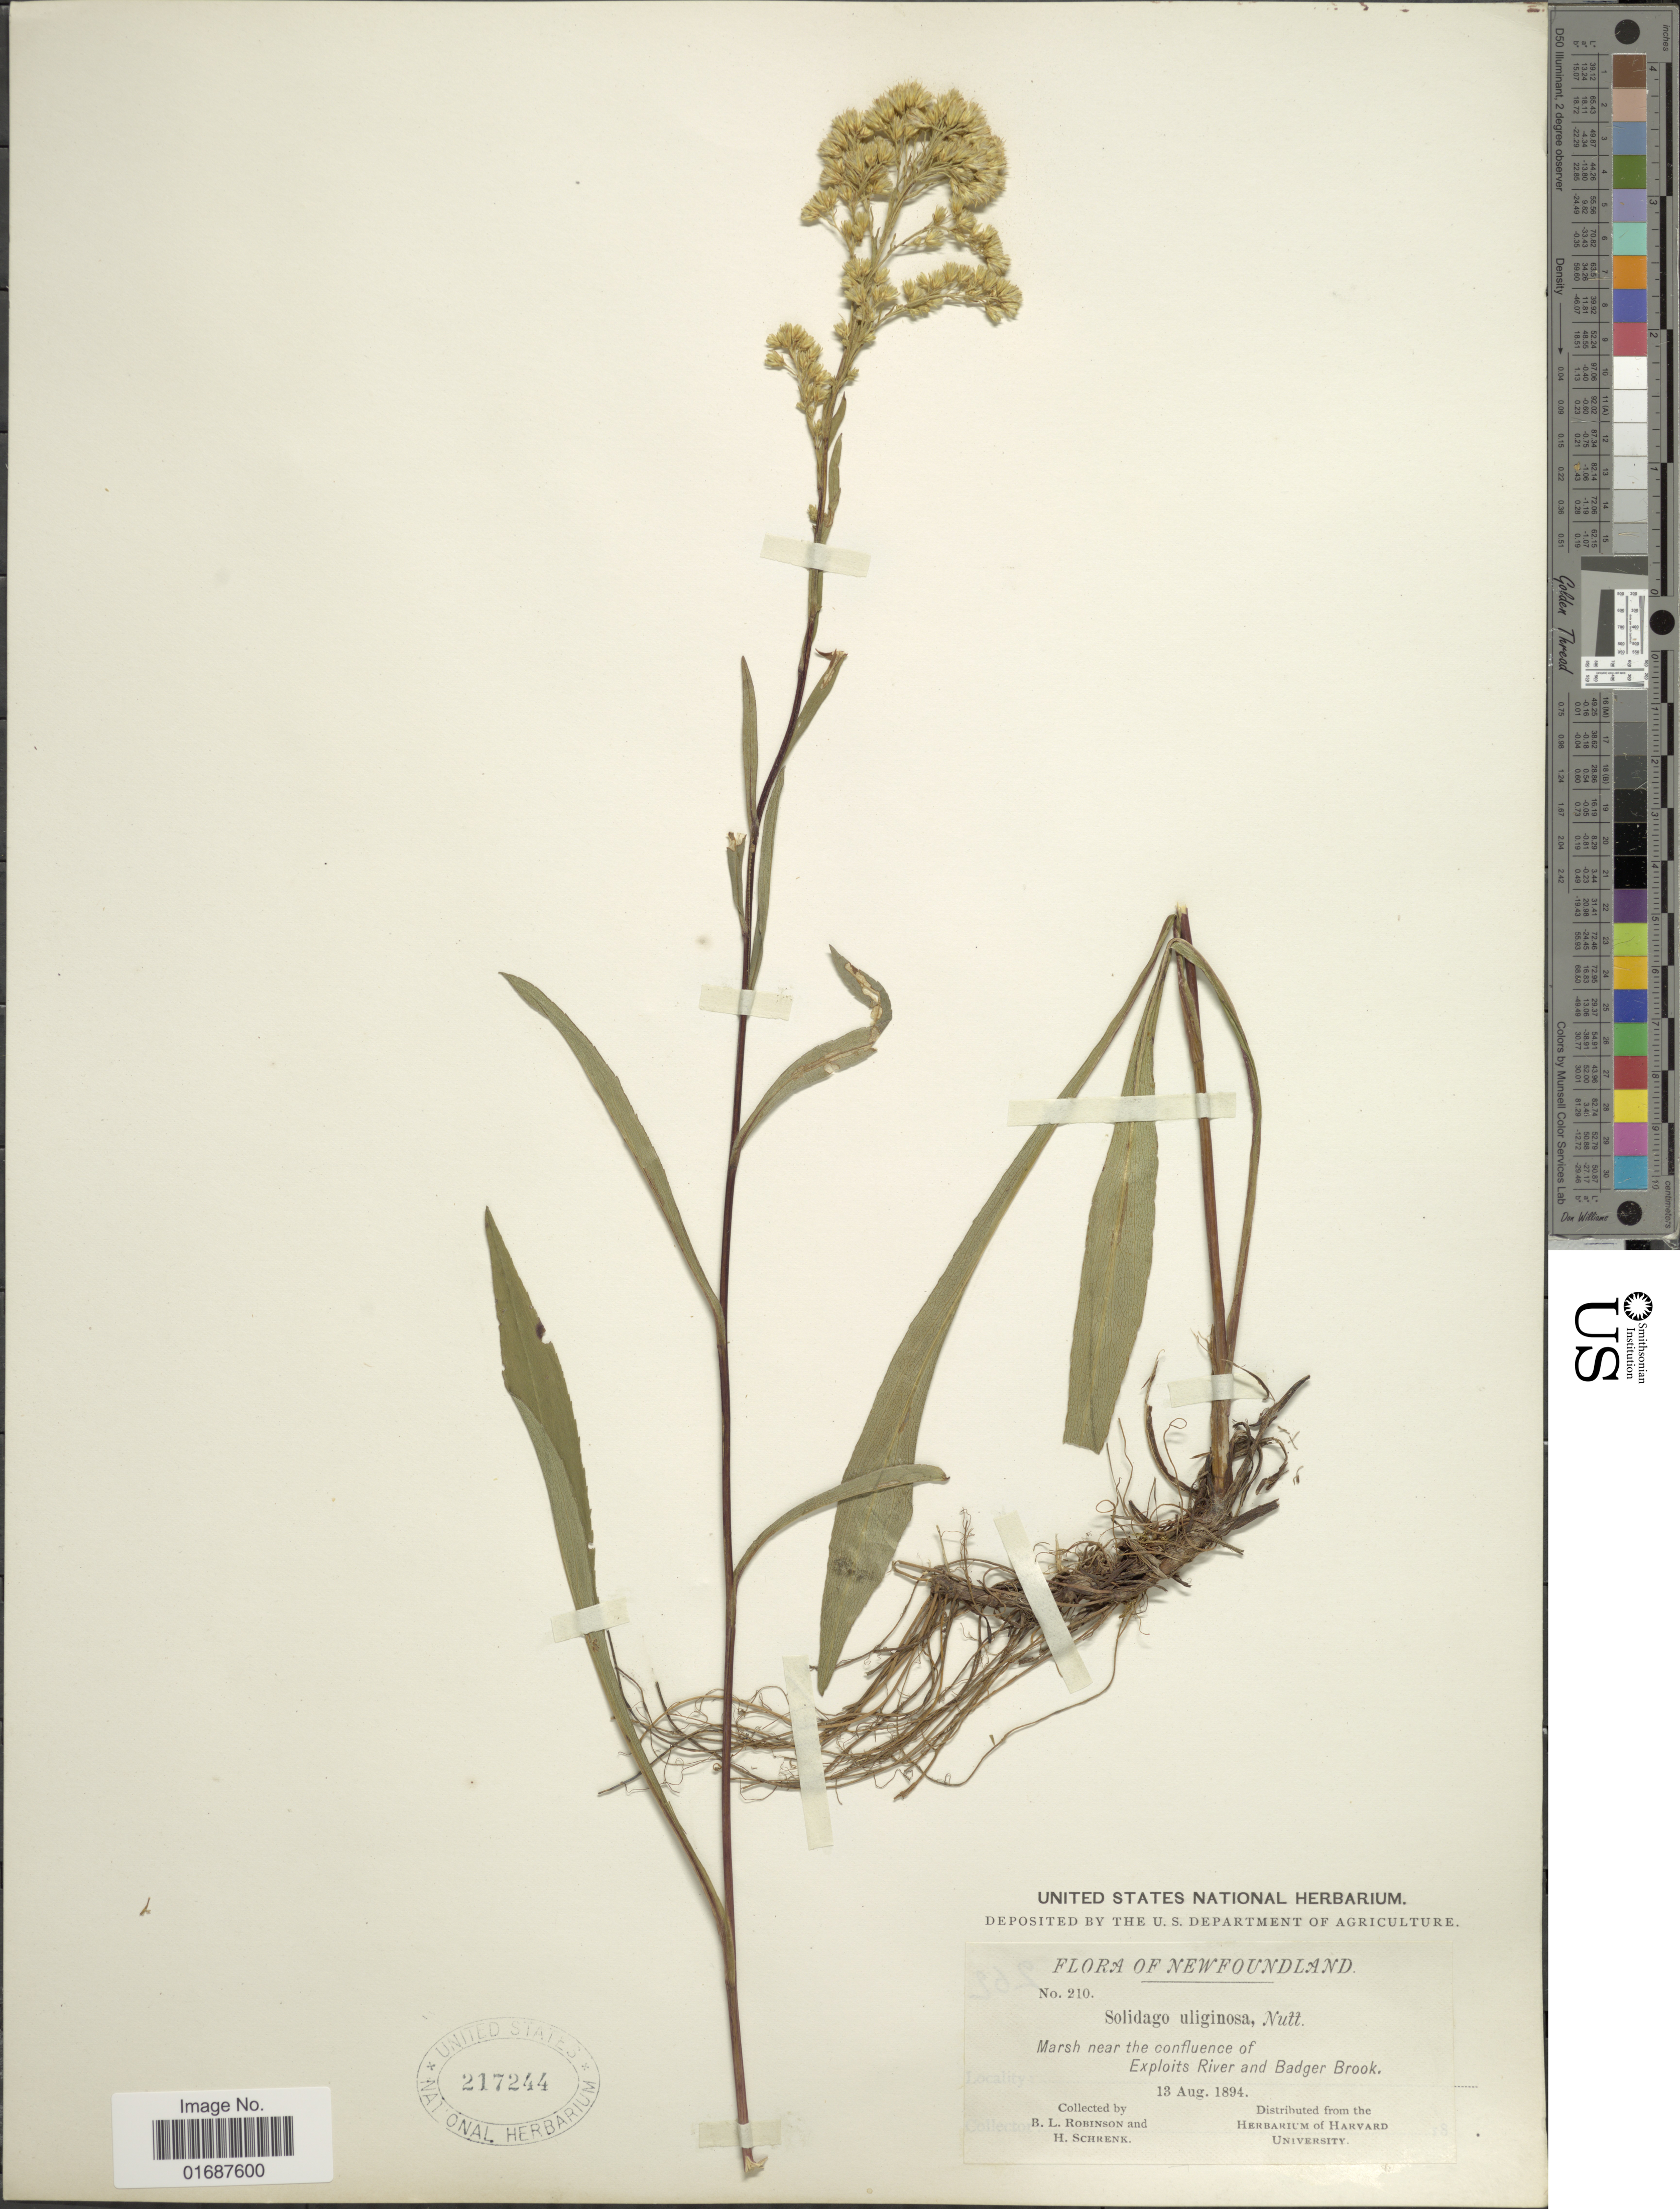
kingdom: Plantae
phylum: Tracheophyta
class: Magnoliopsida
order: Asterales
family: Asteraceae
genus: Solidago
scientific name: Solidago uliginosa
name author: Nutt.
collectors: B. L. Robinson & H. v. Schrenk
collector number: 210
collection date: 1894-08-13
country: Canada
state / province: Newfoundland and Labrador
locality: Marsh near the confluence of Exploits River and Badger Brook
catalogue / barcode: US 217244